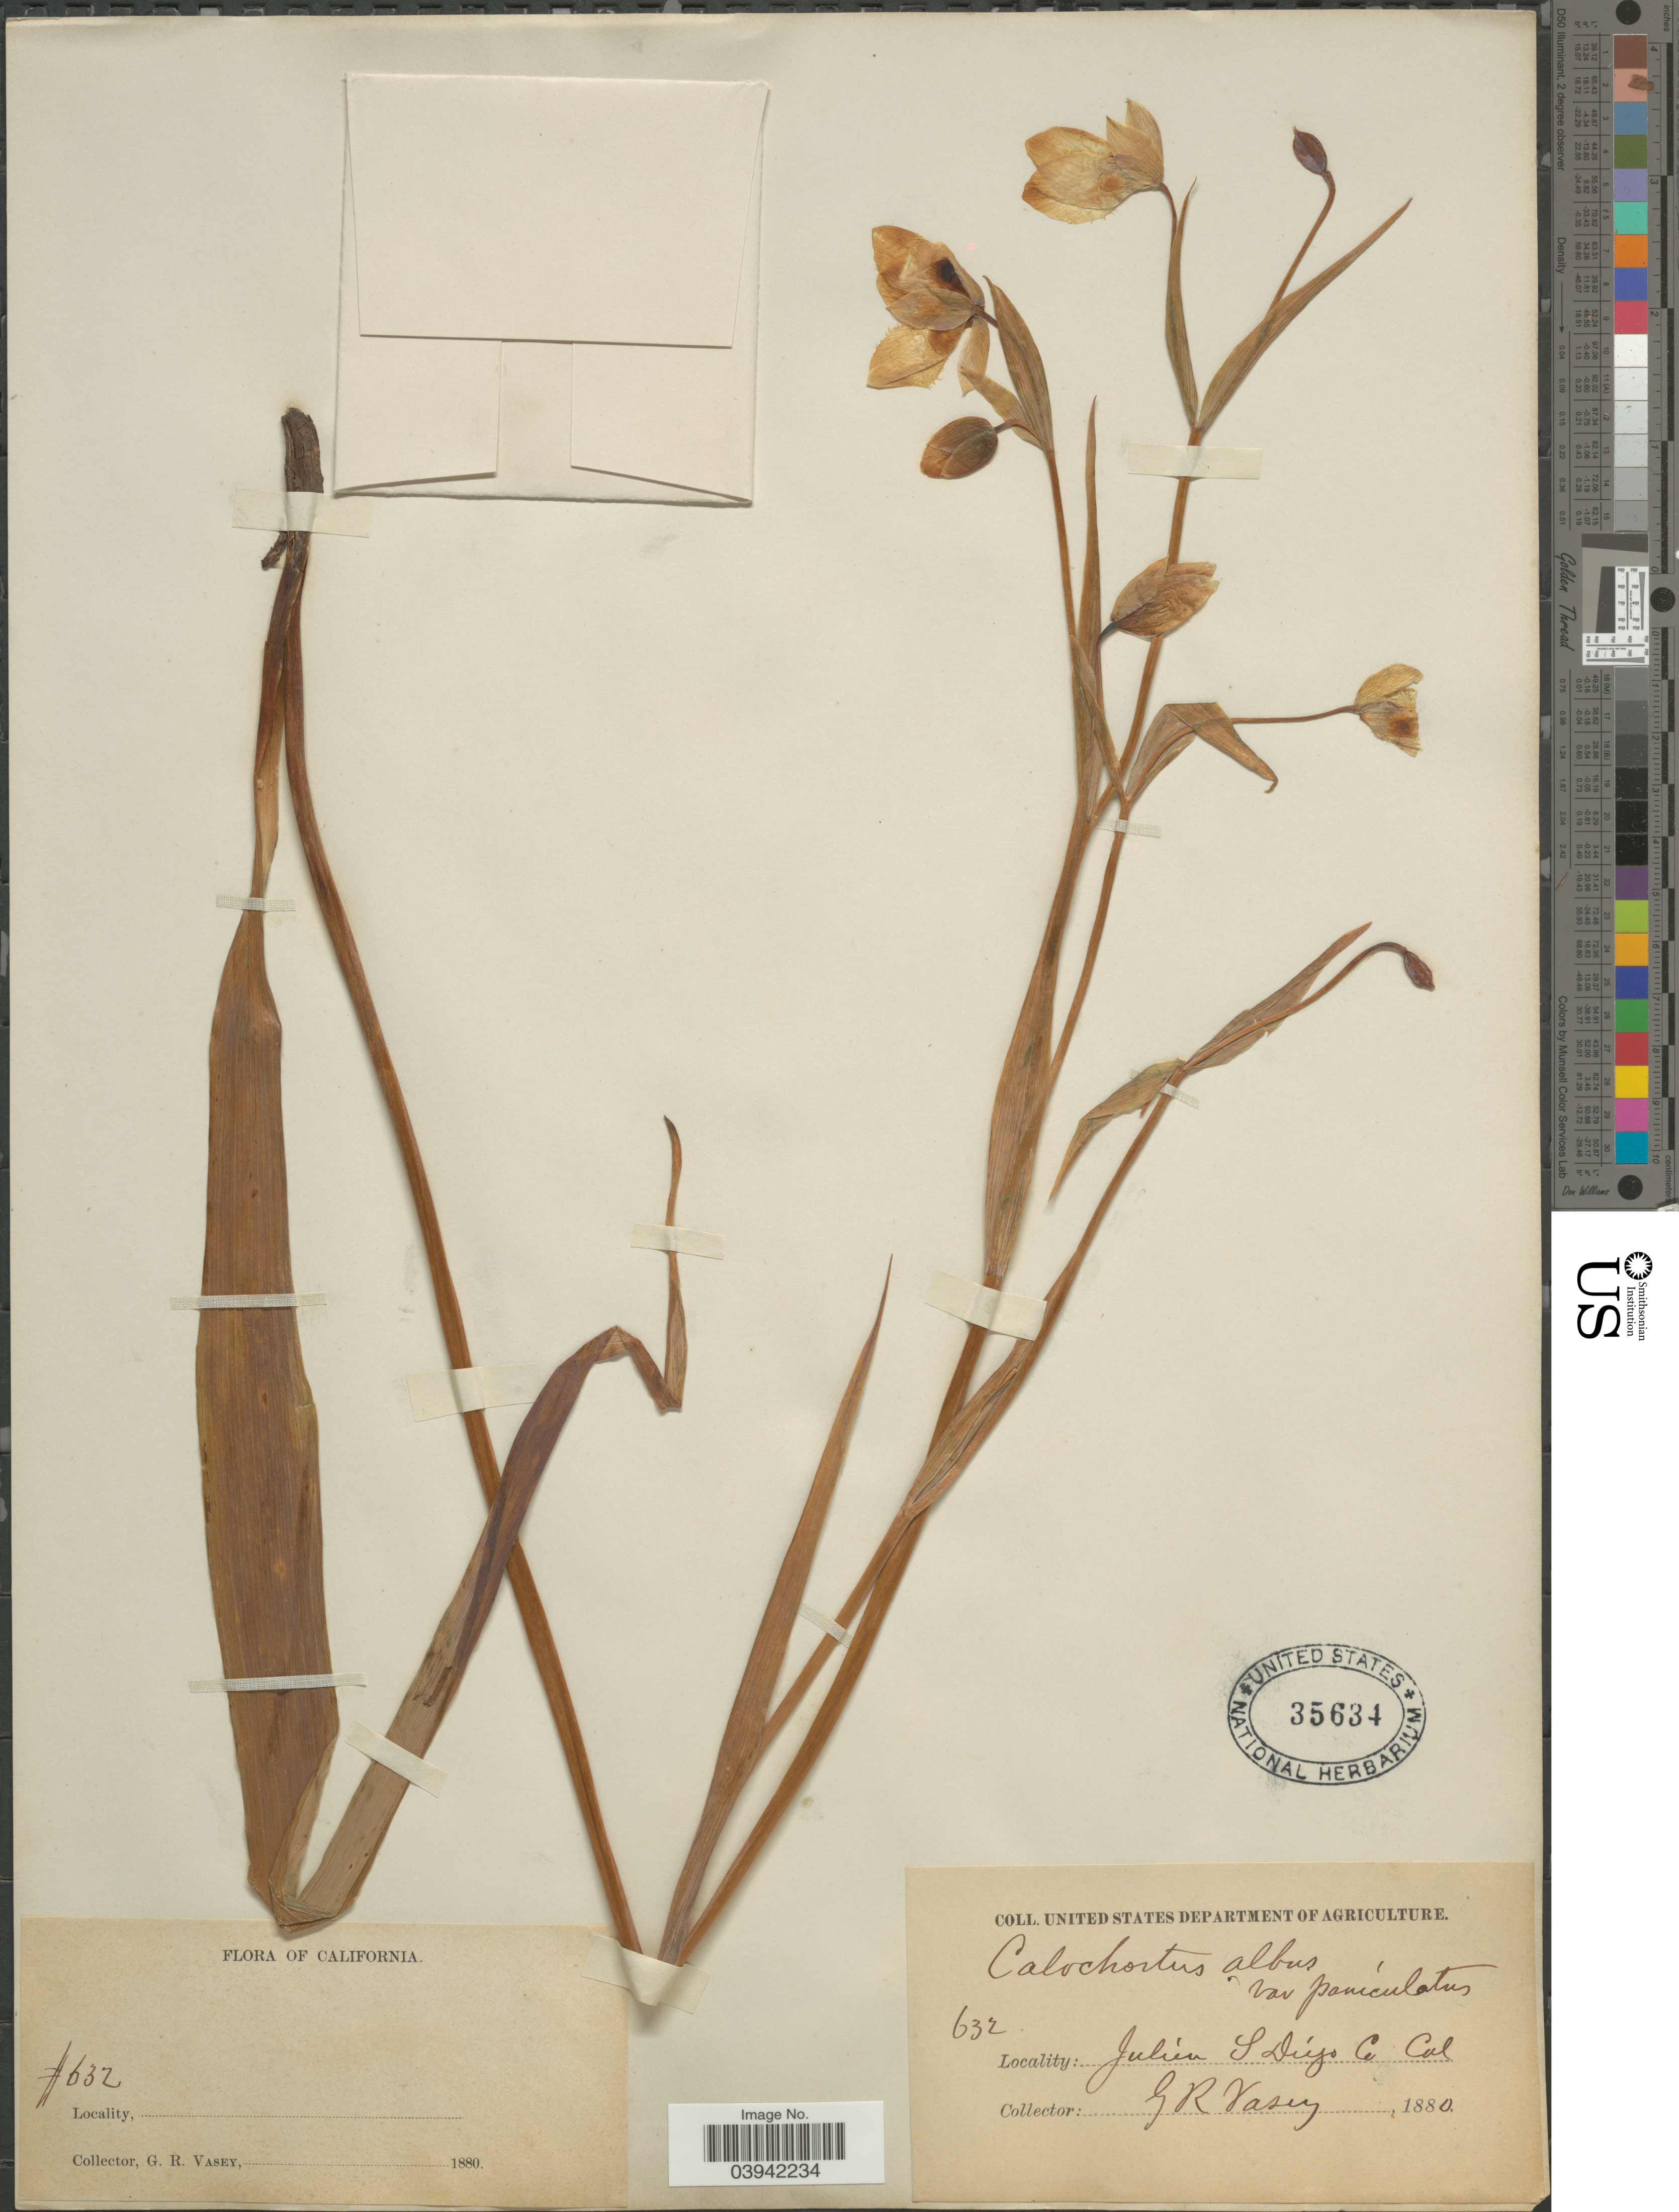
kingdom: Plantae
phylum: Tracheophyta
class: Liliopsida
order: Liliales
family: Liliaceae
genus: Calochortus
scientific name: Calochortus albus var. paniculatus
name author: (Lindl.) Baker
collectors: G. R. Vasey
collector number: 632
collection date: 1880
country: United States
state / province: California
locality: Julien S Diego Co.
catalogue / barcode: US 35634